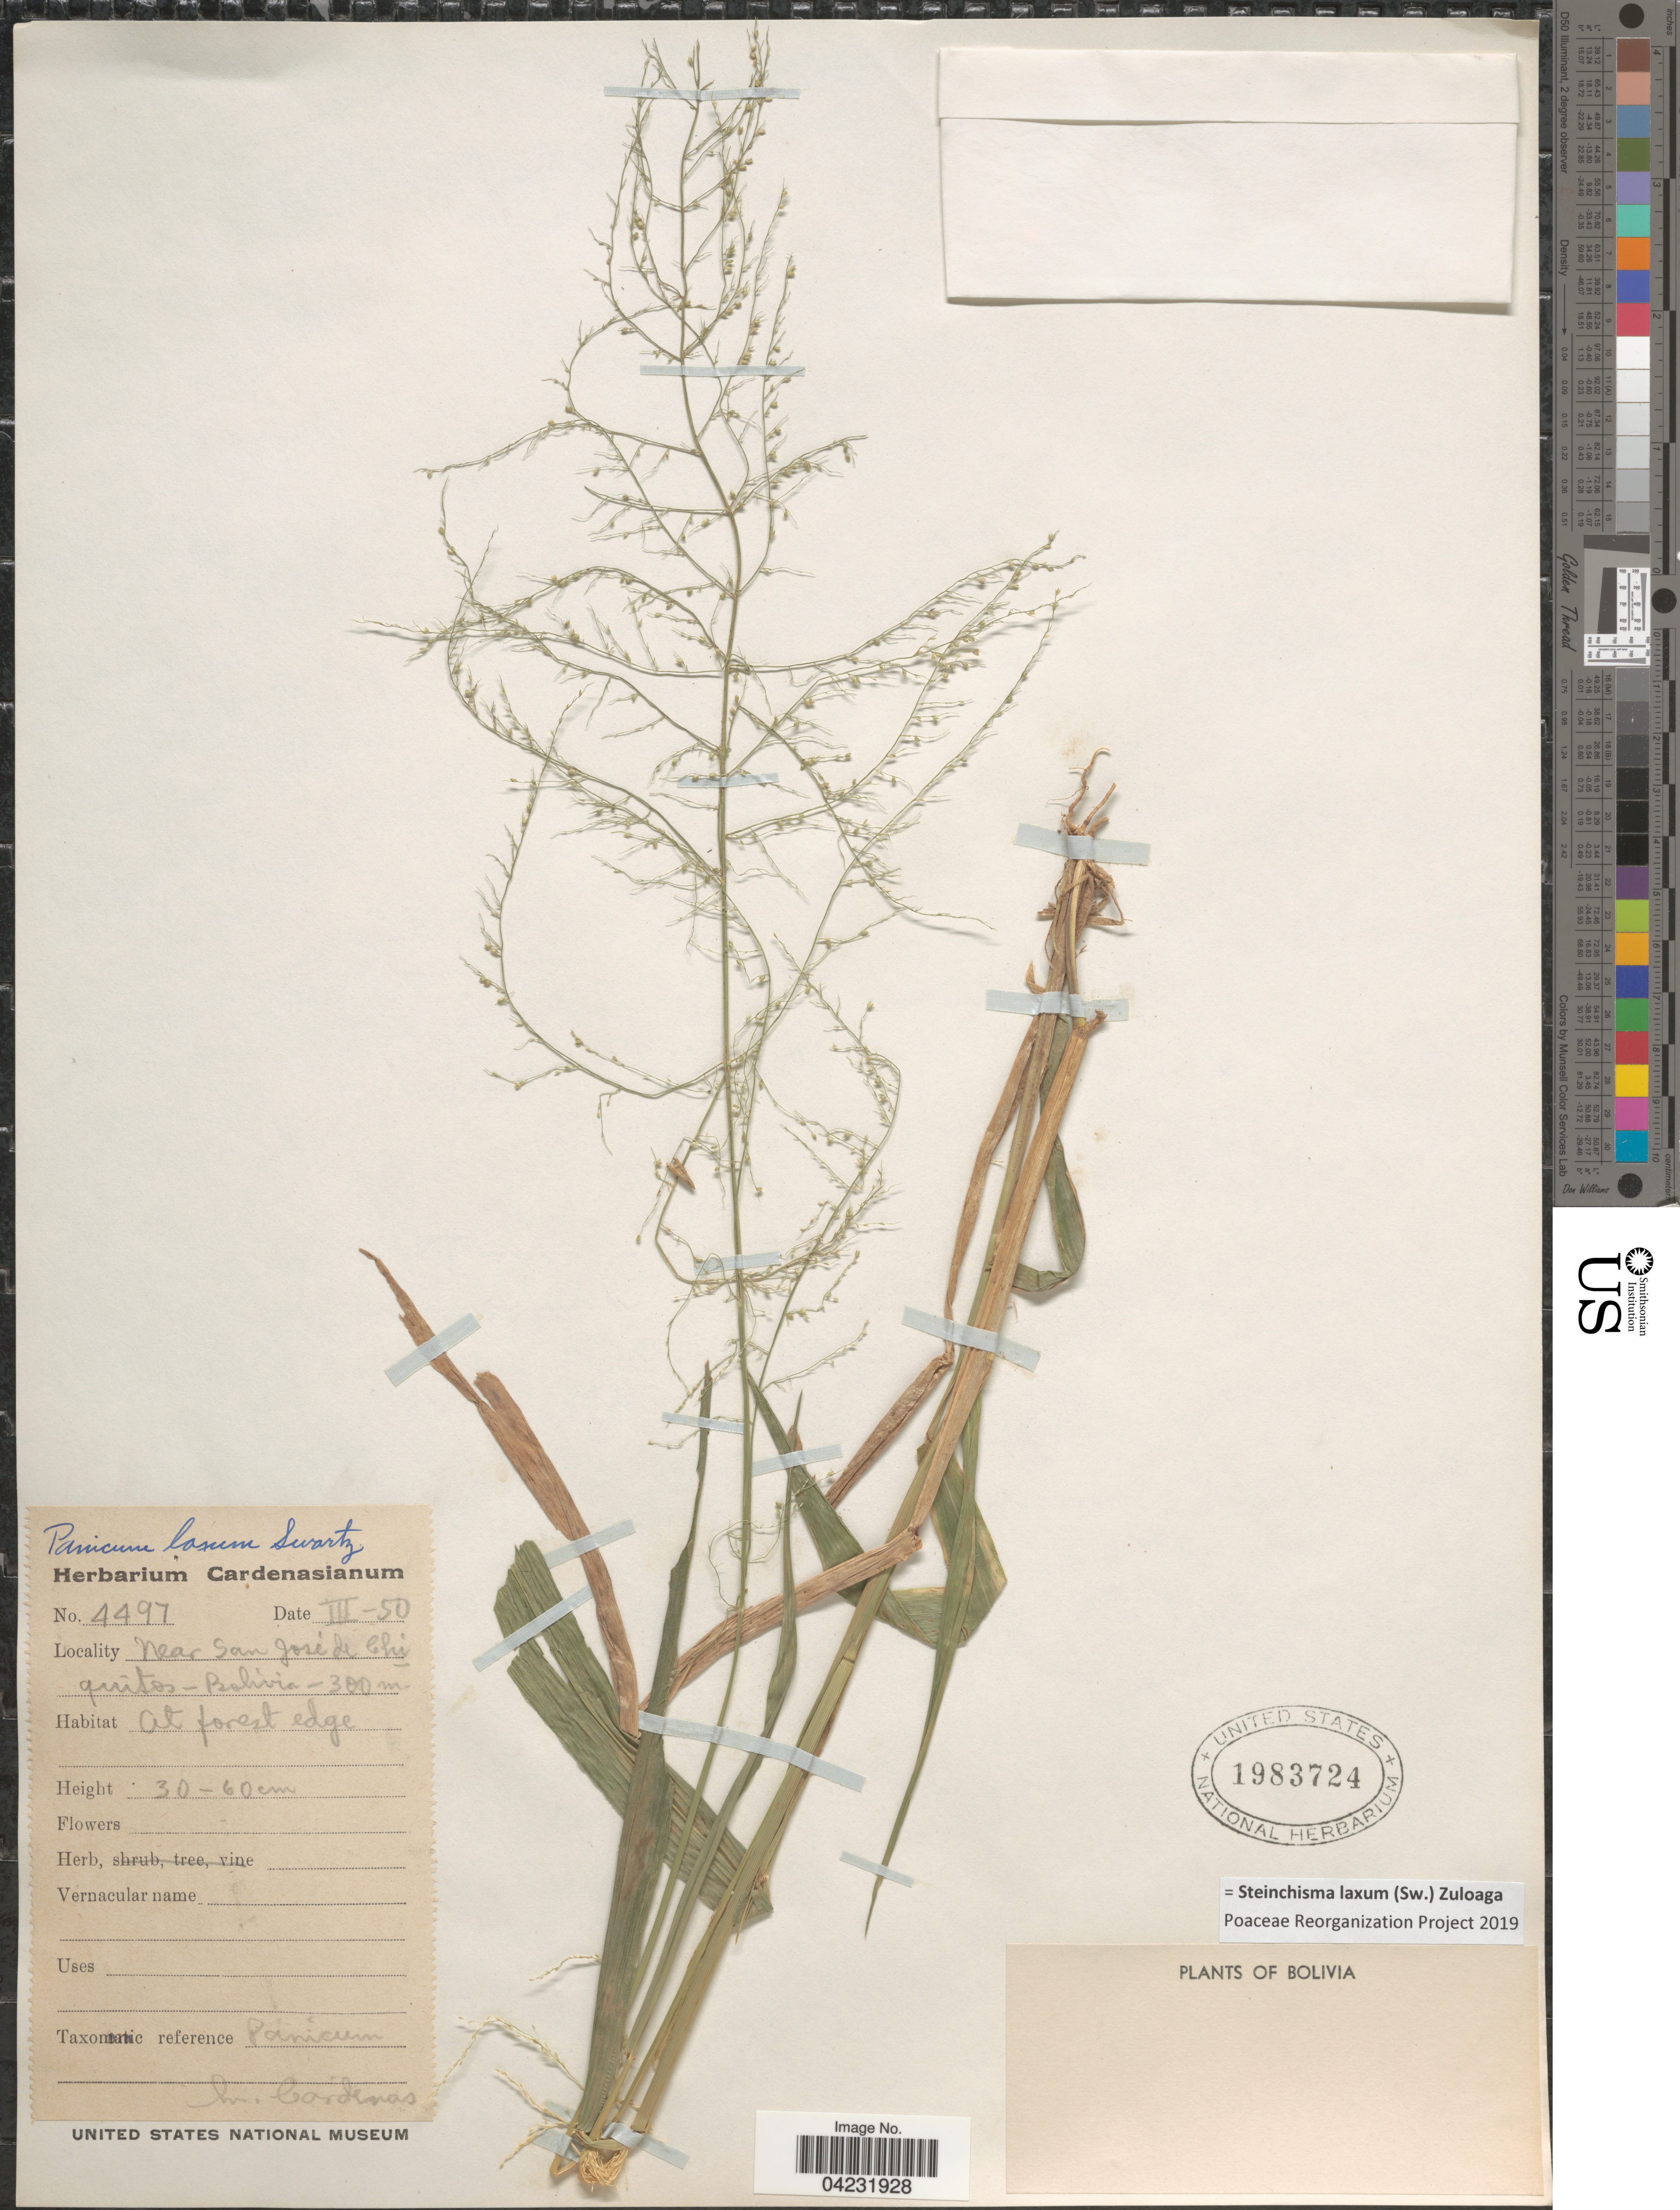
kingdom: Plantae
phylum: Tracheophyta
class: Liliopsida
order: Poales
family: Poaceae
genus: Steinchisma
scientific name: Steinchisma laxum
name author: (Sw.) Zuloaga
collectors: M. Cárdenas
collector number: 4497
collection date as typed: Transcribed d/m/y: /3/50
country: Bolivia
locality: Near San José de Chiquitos. At forest edge.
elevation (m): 300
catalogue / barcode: US 1983724